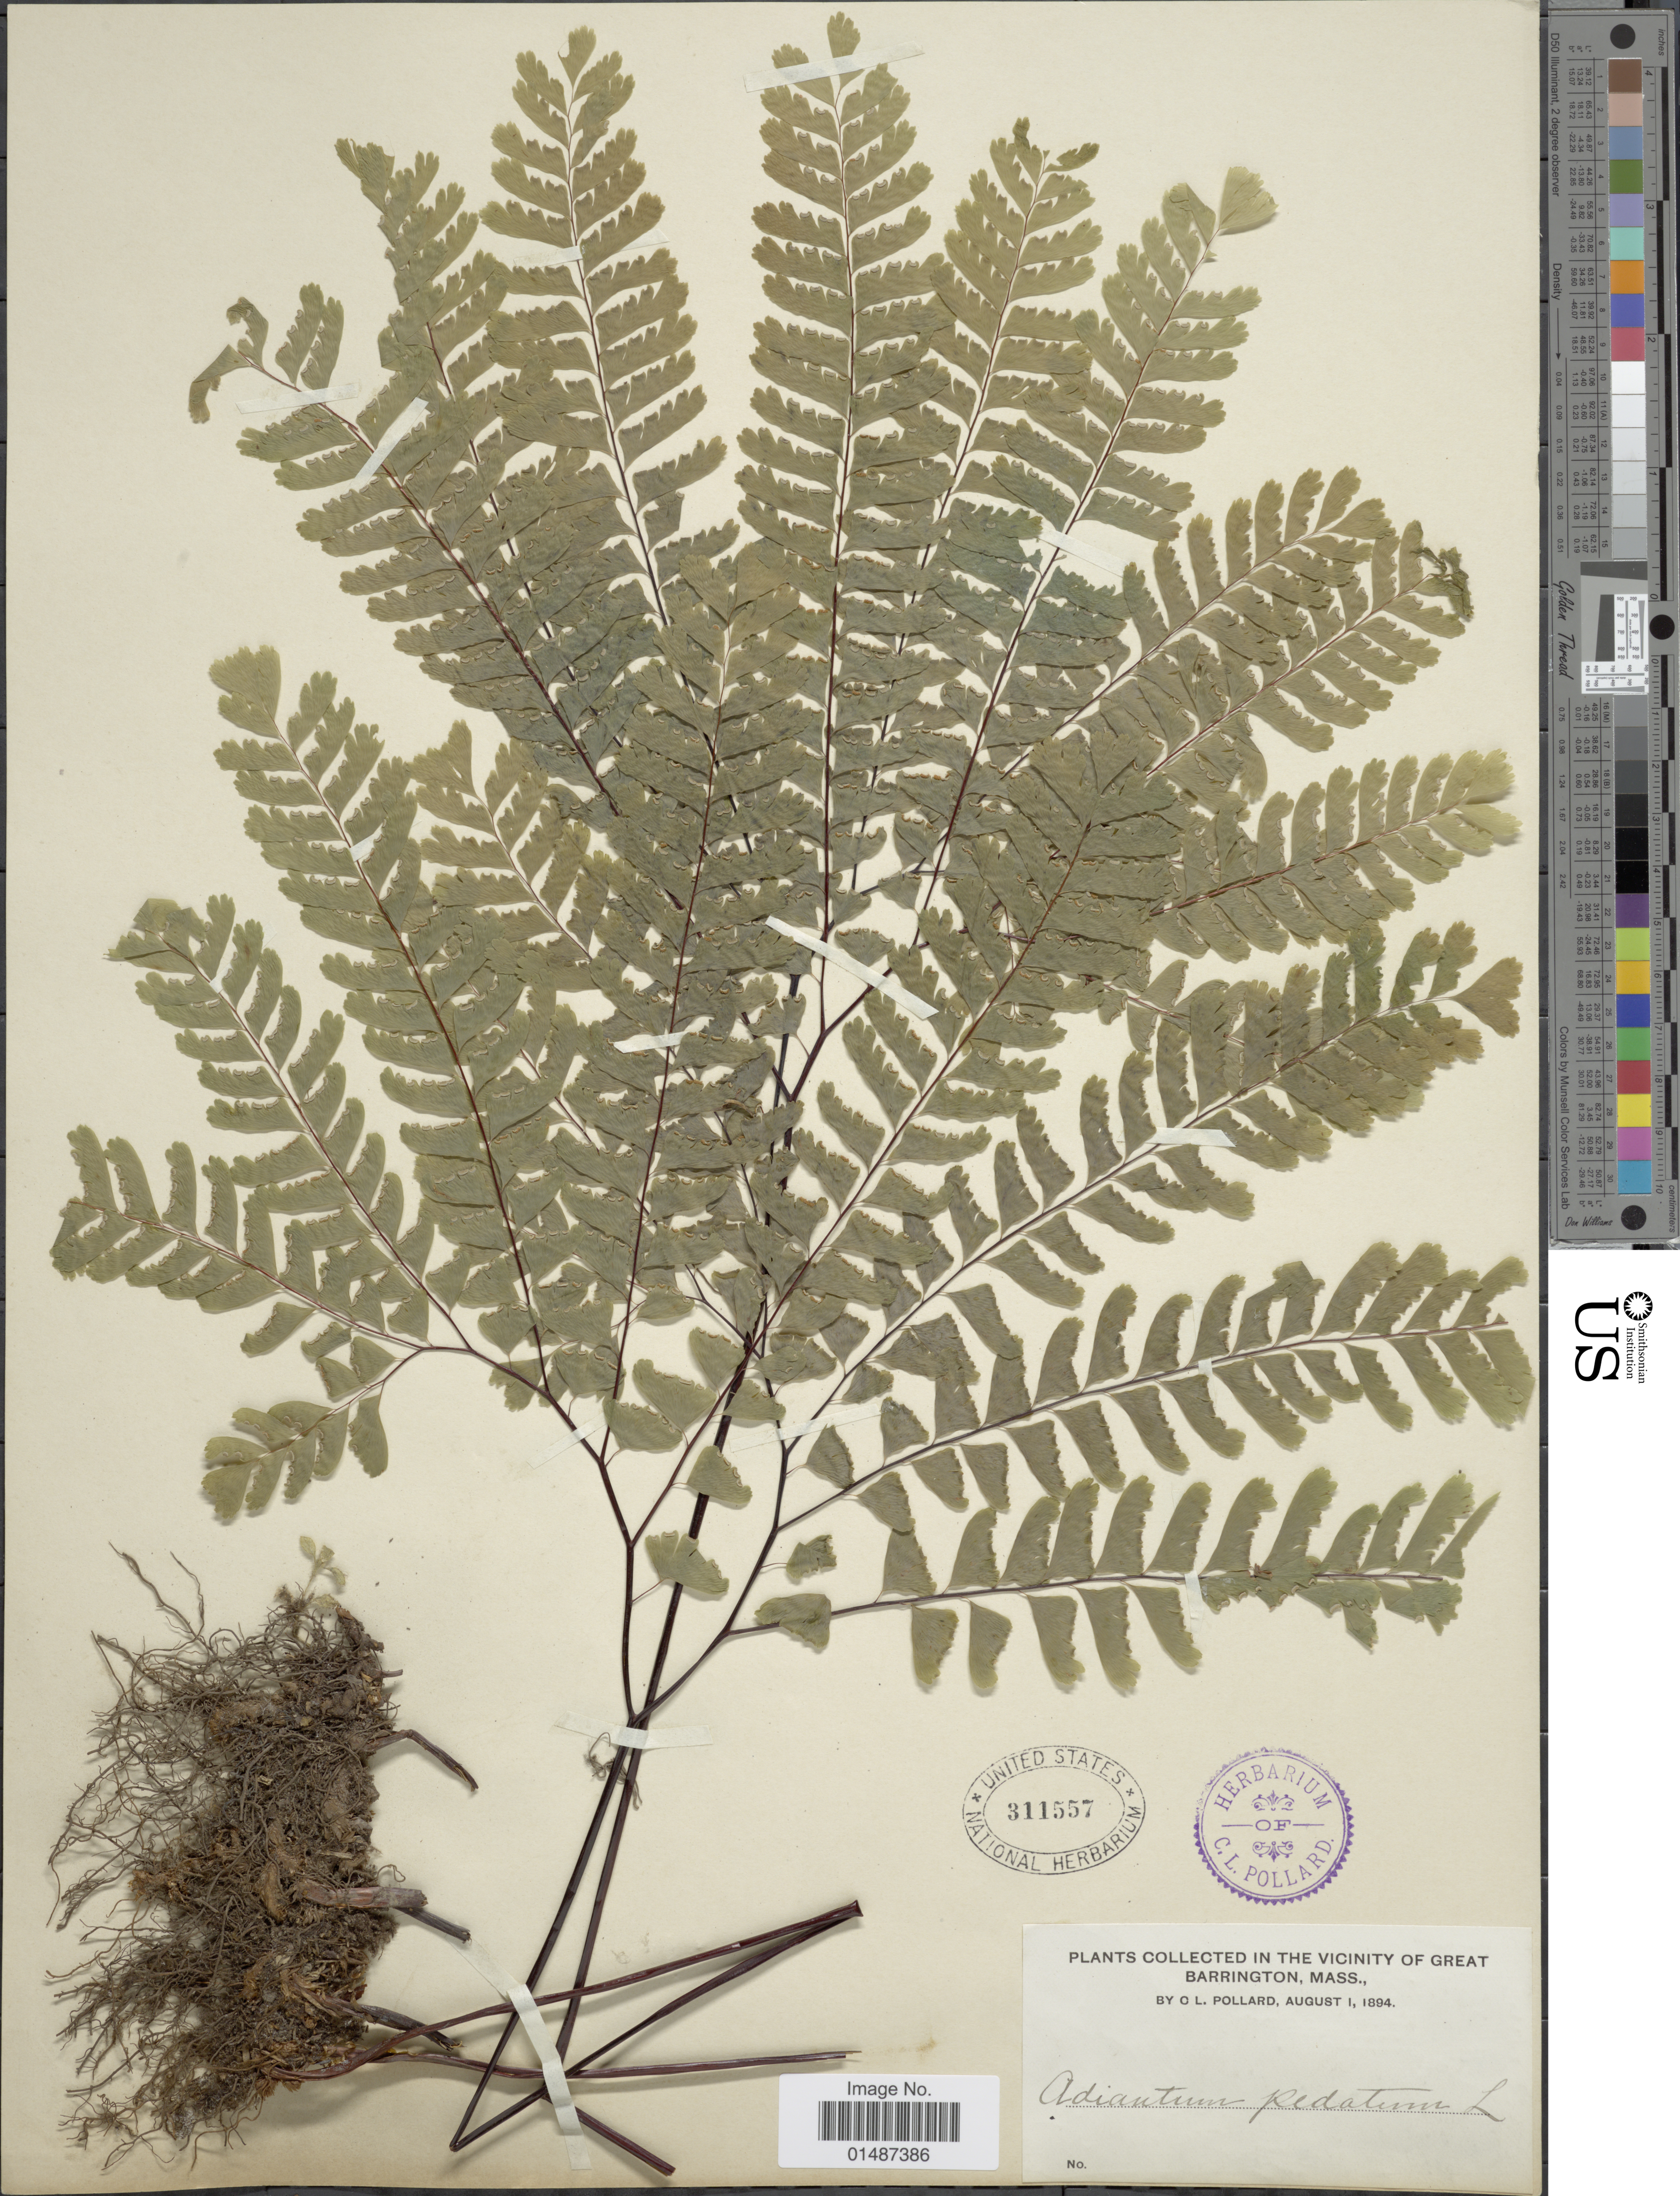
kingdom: Plantae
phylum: Tracheophyta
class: Polypodiopsida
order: Polypodiales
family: Pteridaceae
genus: Adiantum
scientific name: Adiantum pedatum var. pedatum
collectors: C. L. Pollard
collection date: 1894-08-01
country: United States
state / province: Massachusetts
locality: In the Vicinity of Great Barrington.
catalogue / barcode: US 311557